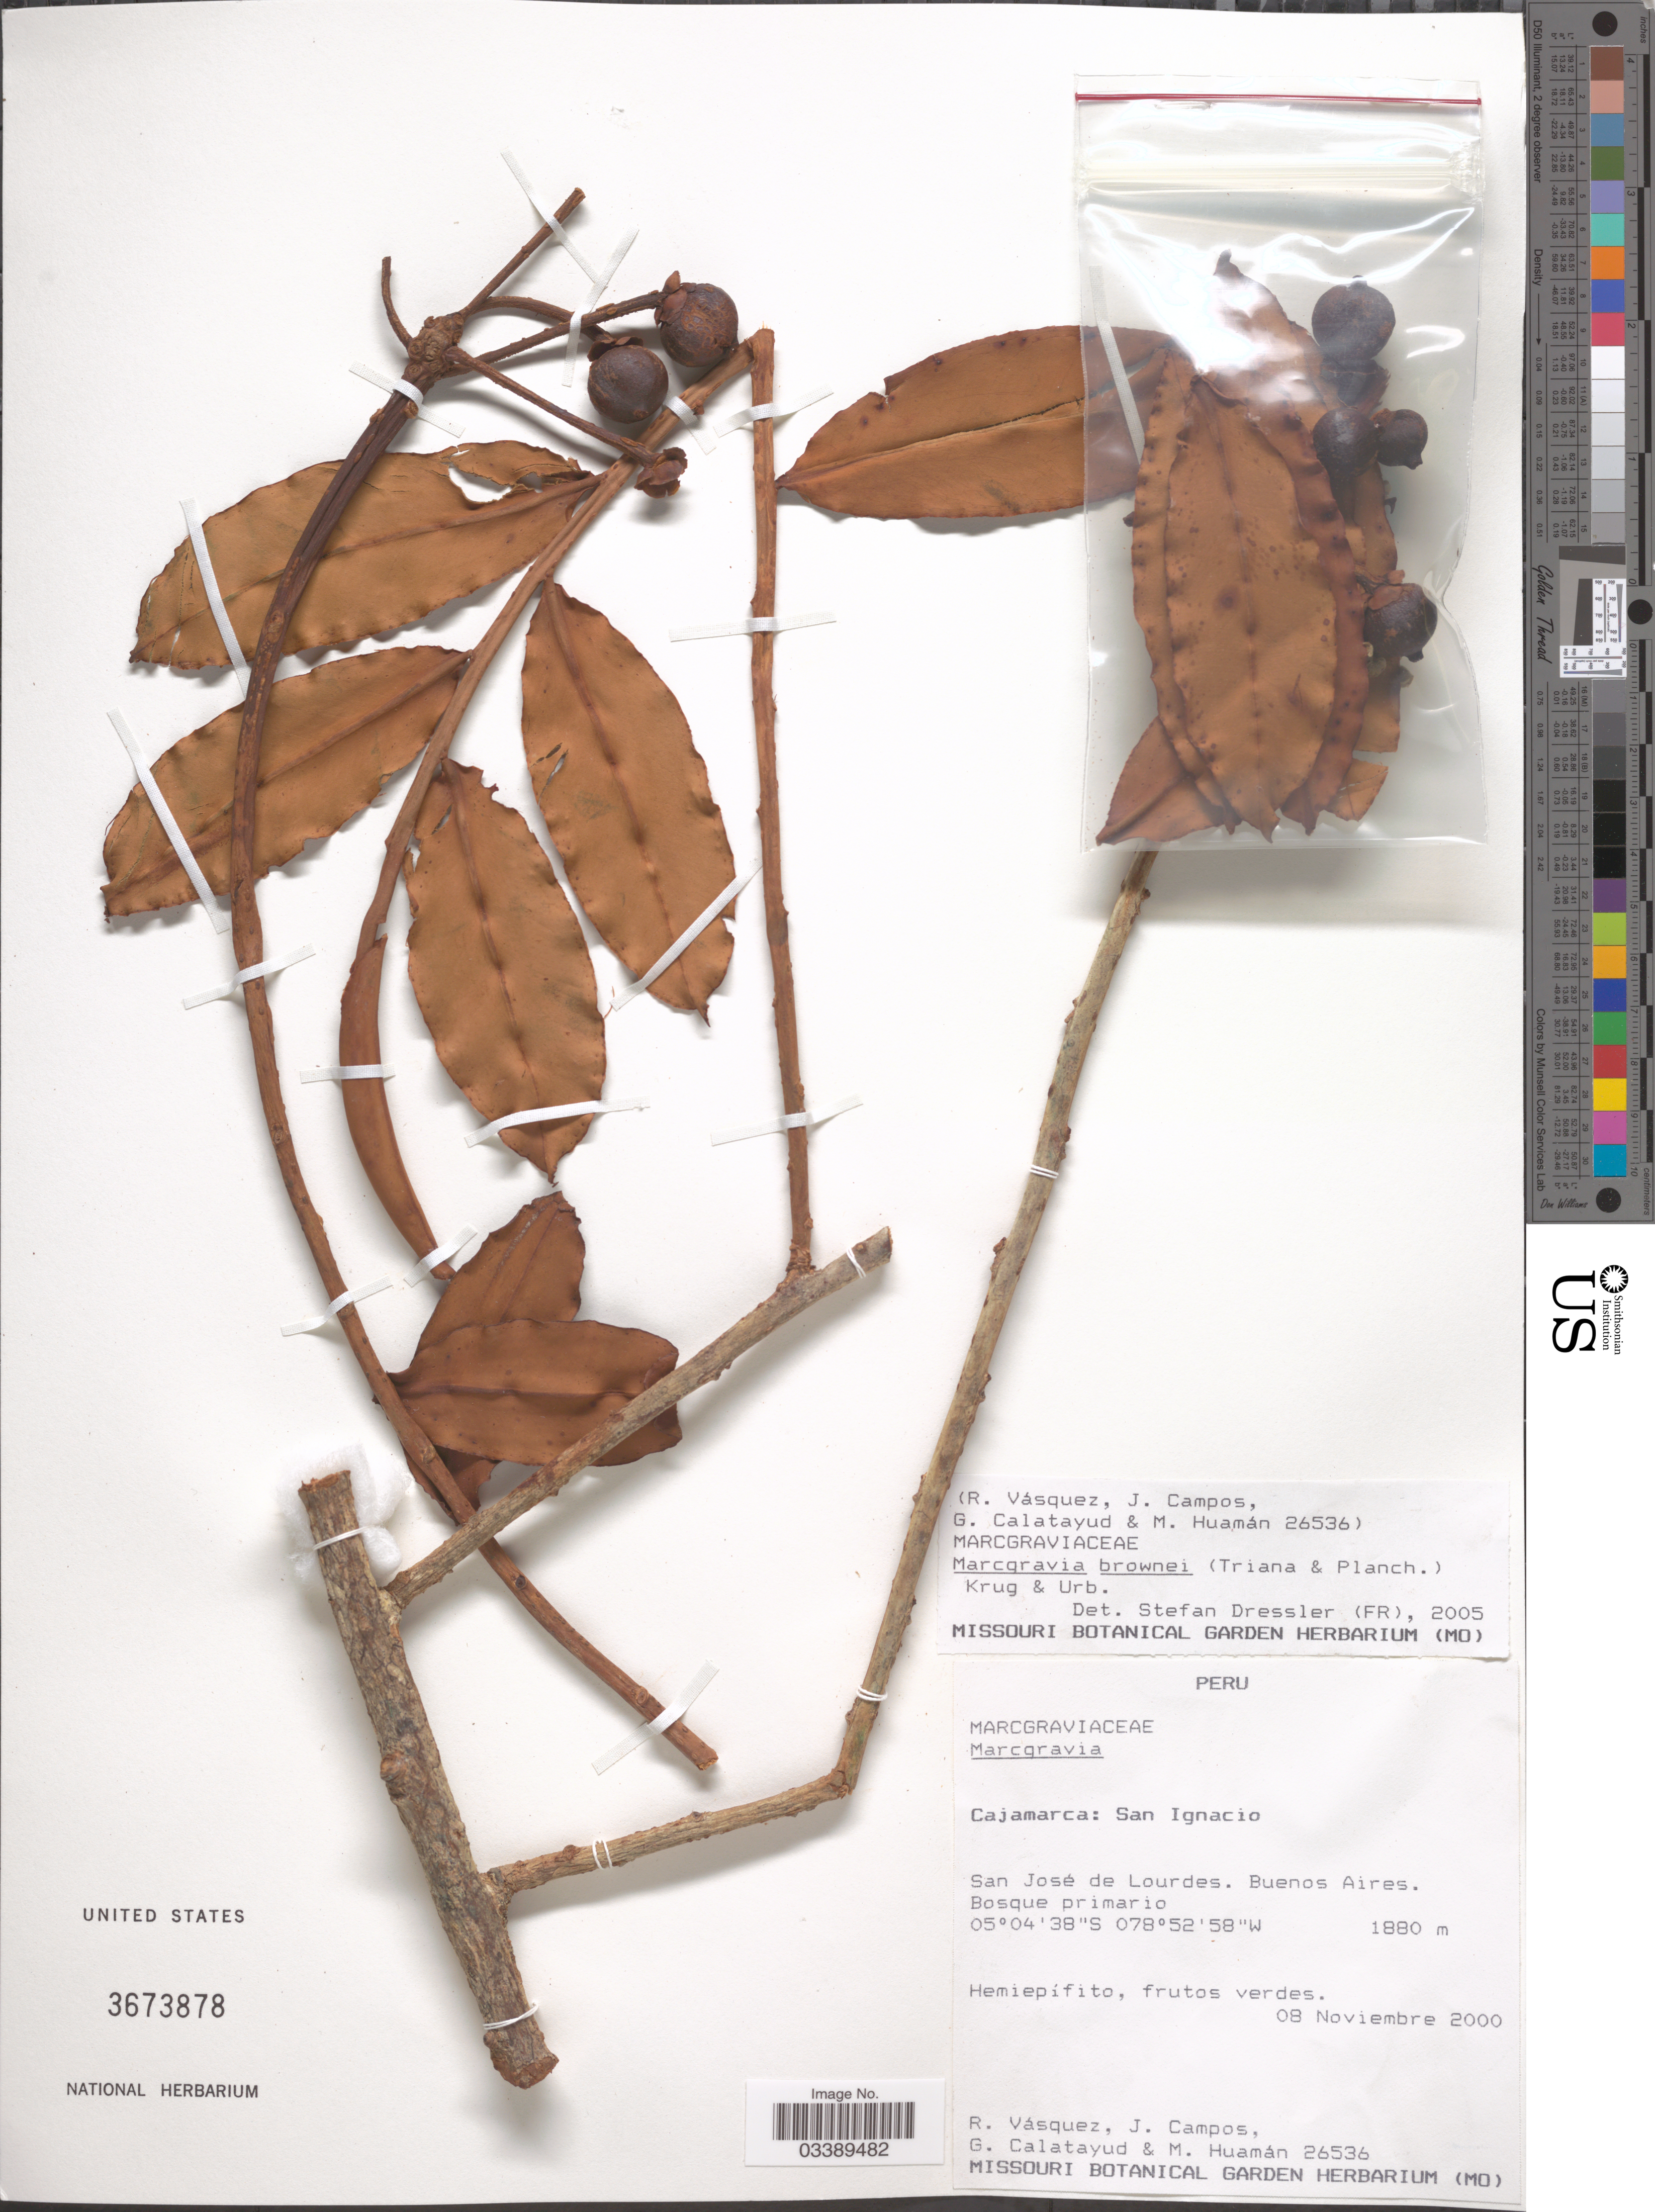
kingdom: Plantae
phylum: Tracheophyta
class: Magnoliopsida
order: Ericales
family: Marcgraviaceae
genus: Marcgravia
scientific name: Marcgravia brownei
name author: (Triana & Planch.) Krug & Urb.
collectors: R. Vásquez, J. Campos, G. Calatayud & M. Huamán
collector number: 26536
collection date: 2000-11-08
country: Peru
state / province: Cajamarca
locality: San Ignacio. San José de Lourdes. Buenos Aires.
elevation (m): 1880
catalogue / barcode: US 3673878